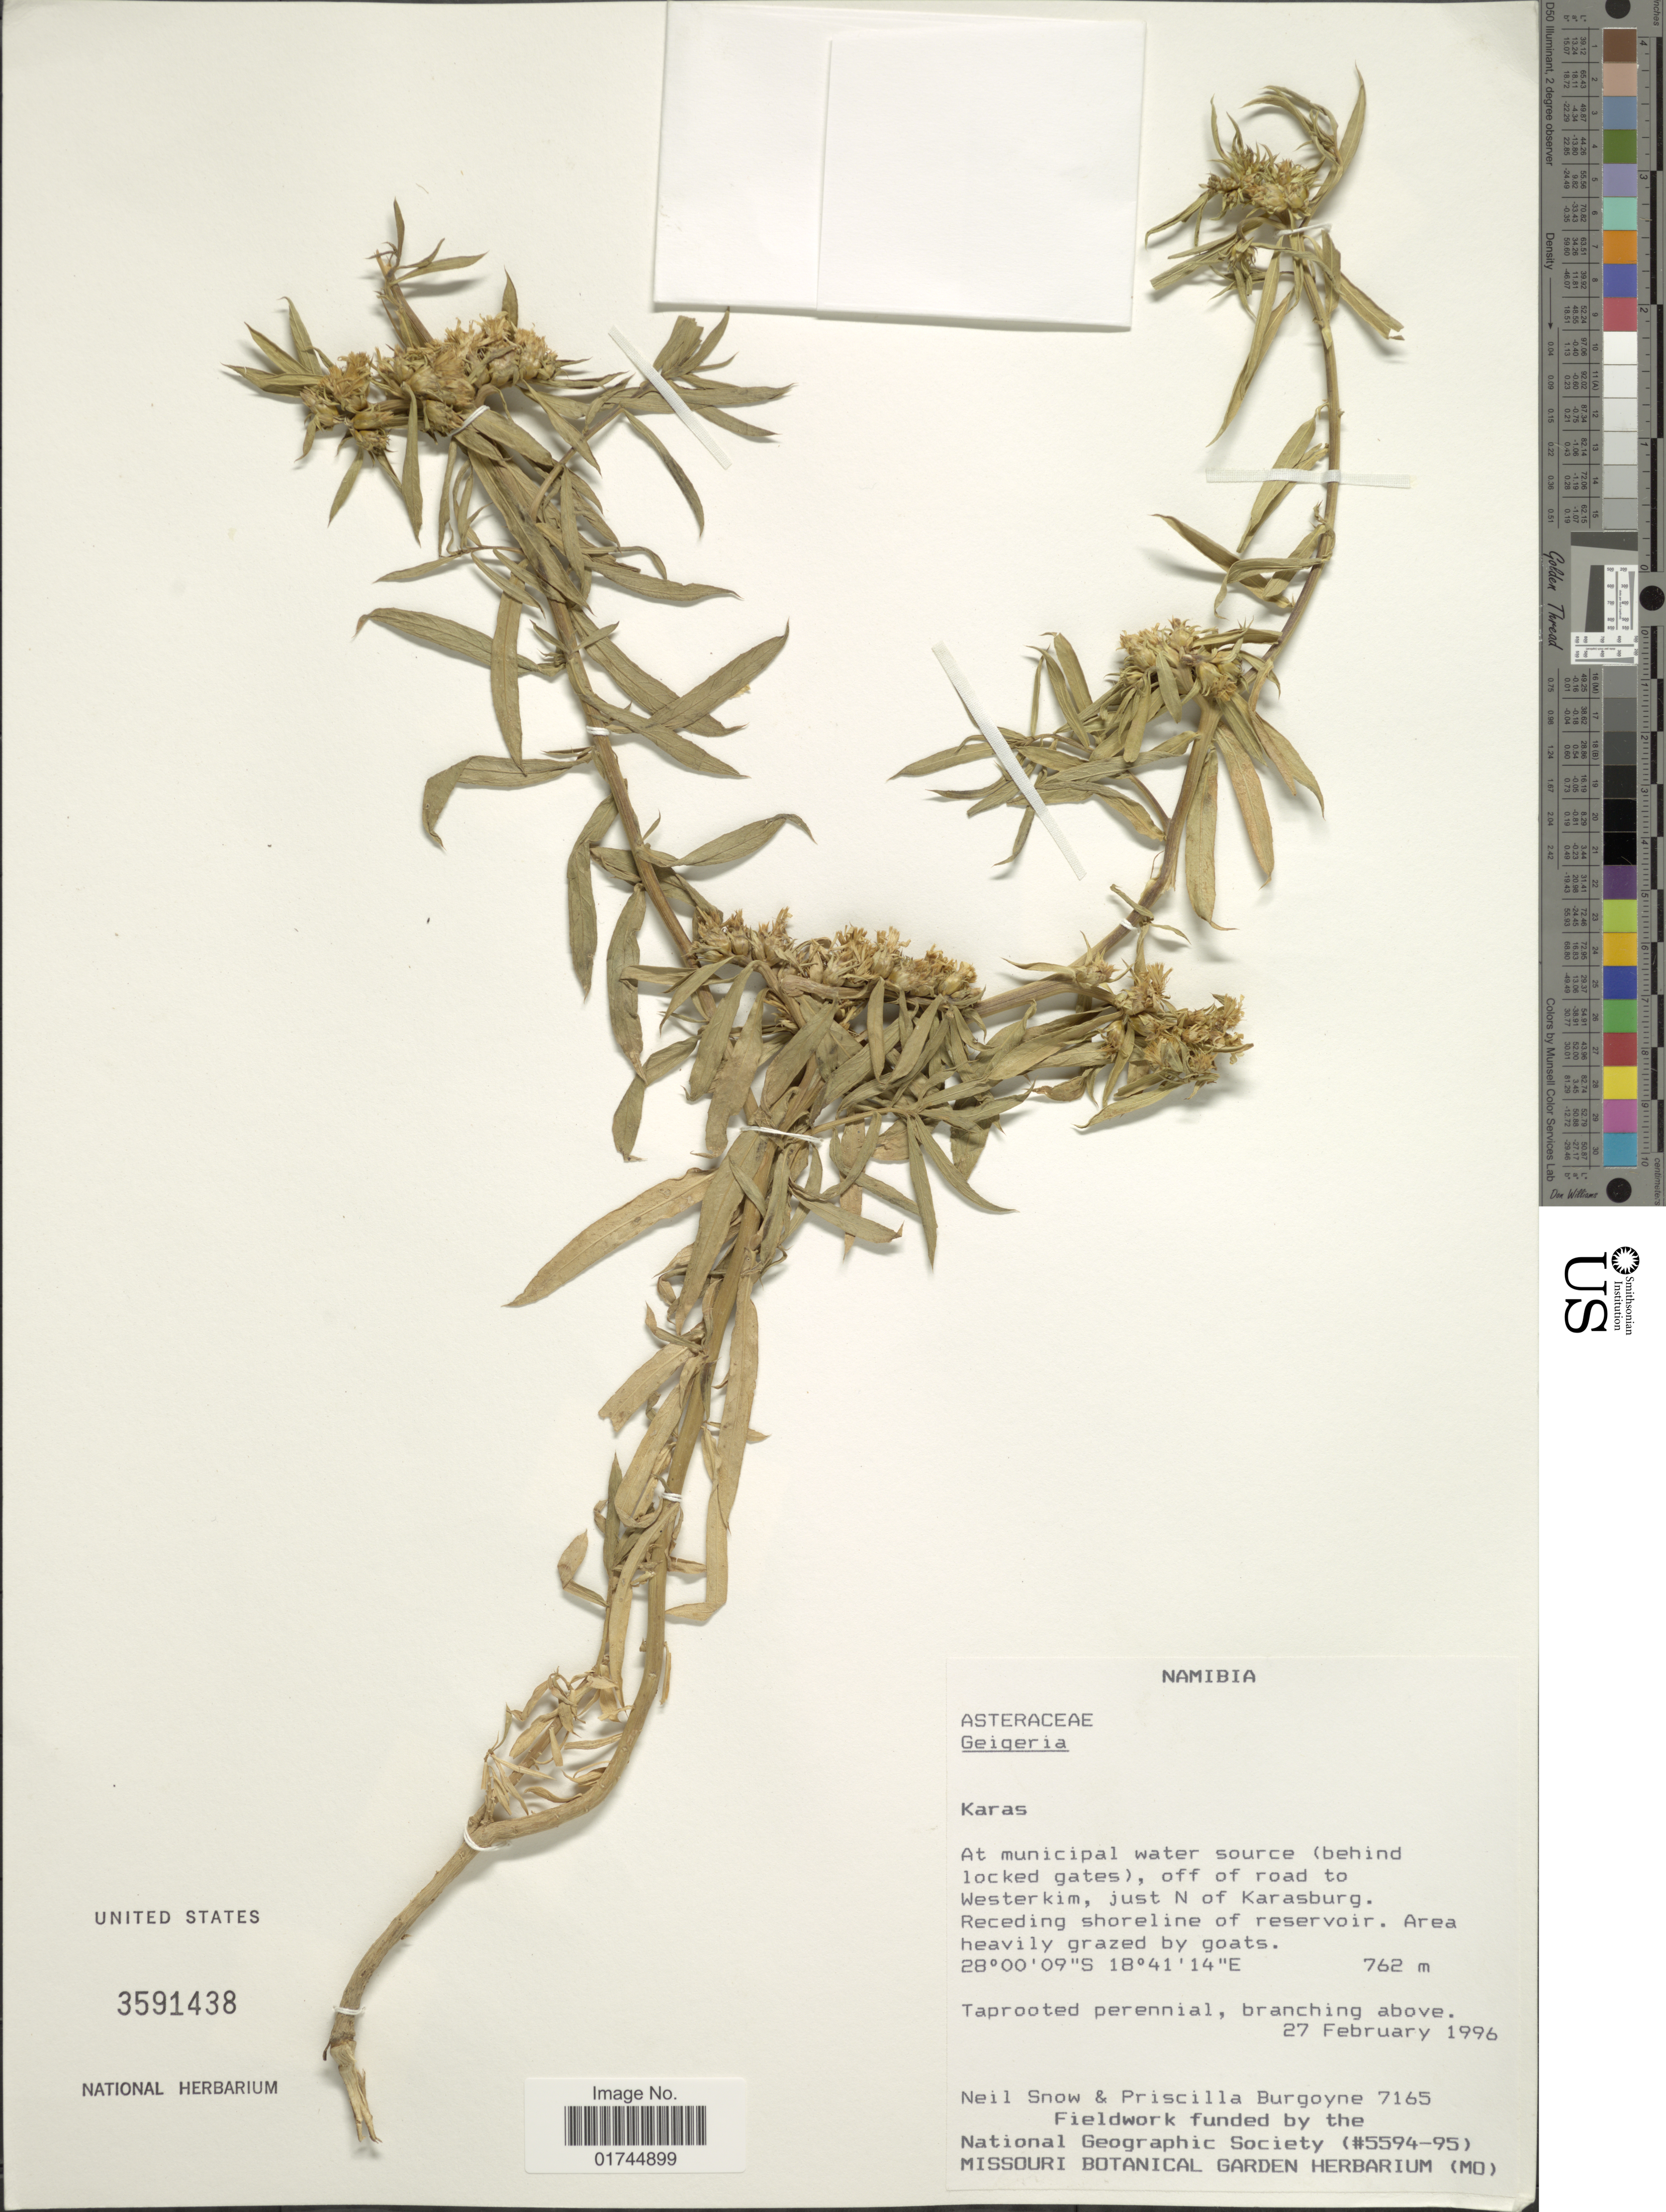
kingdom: Plantae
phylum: Tracheophyta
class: Magnoliopsida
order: Asterales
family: Asteraceae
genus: Geigeria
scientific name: Geigeria sp.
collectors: N. Snow & P. M. Burgoyne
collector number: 7165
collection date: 1996-02-27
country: Namibia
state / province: Karas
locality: At municipal water source (behind locked gates), off of road to Westerkim, just N of Karasburg.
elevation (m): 762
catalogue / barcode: US 3591438